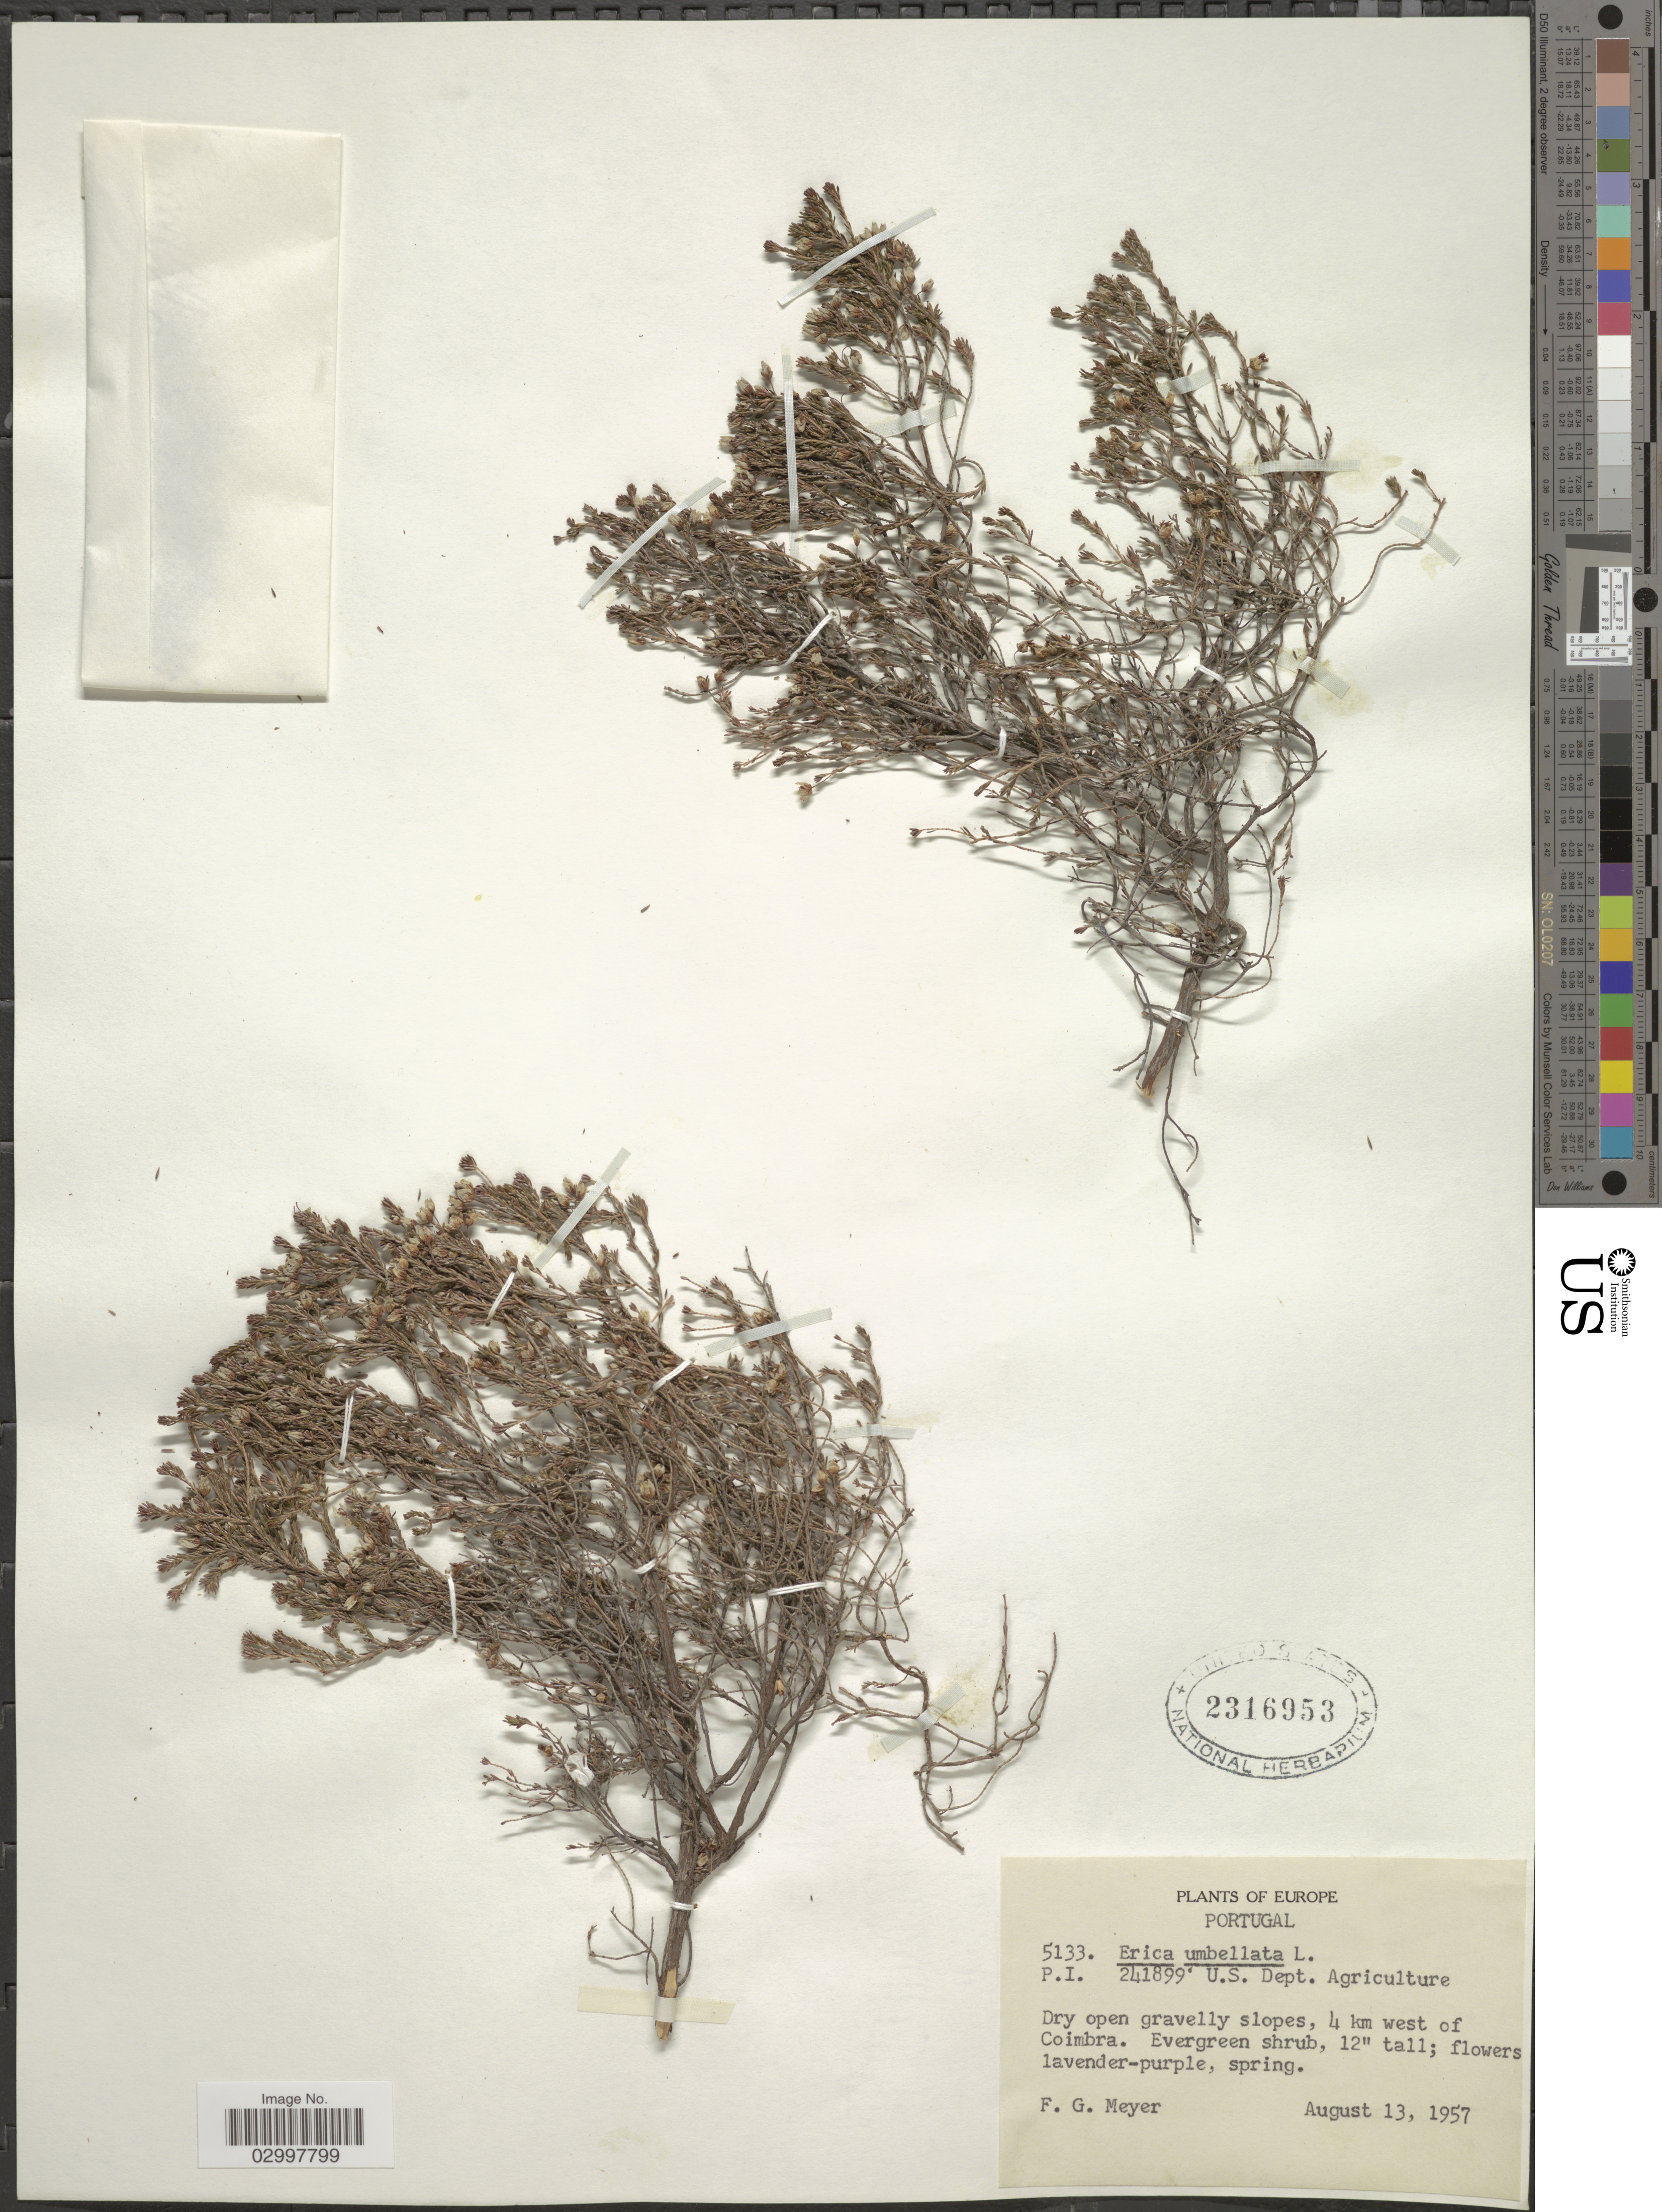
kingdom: Plantae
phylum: Tracheophyta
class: Magnoliopsida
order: Ericales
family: Ericaceae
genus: Erica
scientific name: Erica umbellata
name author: L.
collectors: F. G. Meyer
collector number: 5133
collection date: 1957-08-13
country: Portugal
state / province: Coimbra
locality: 4 km west of Coimbra.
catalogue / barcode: US 2316953